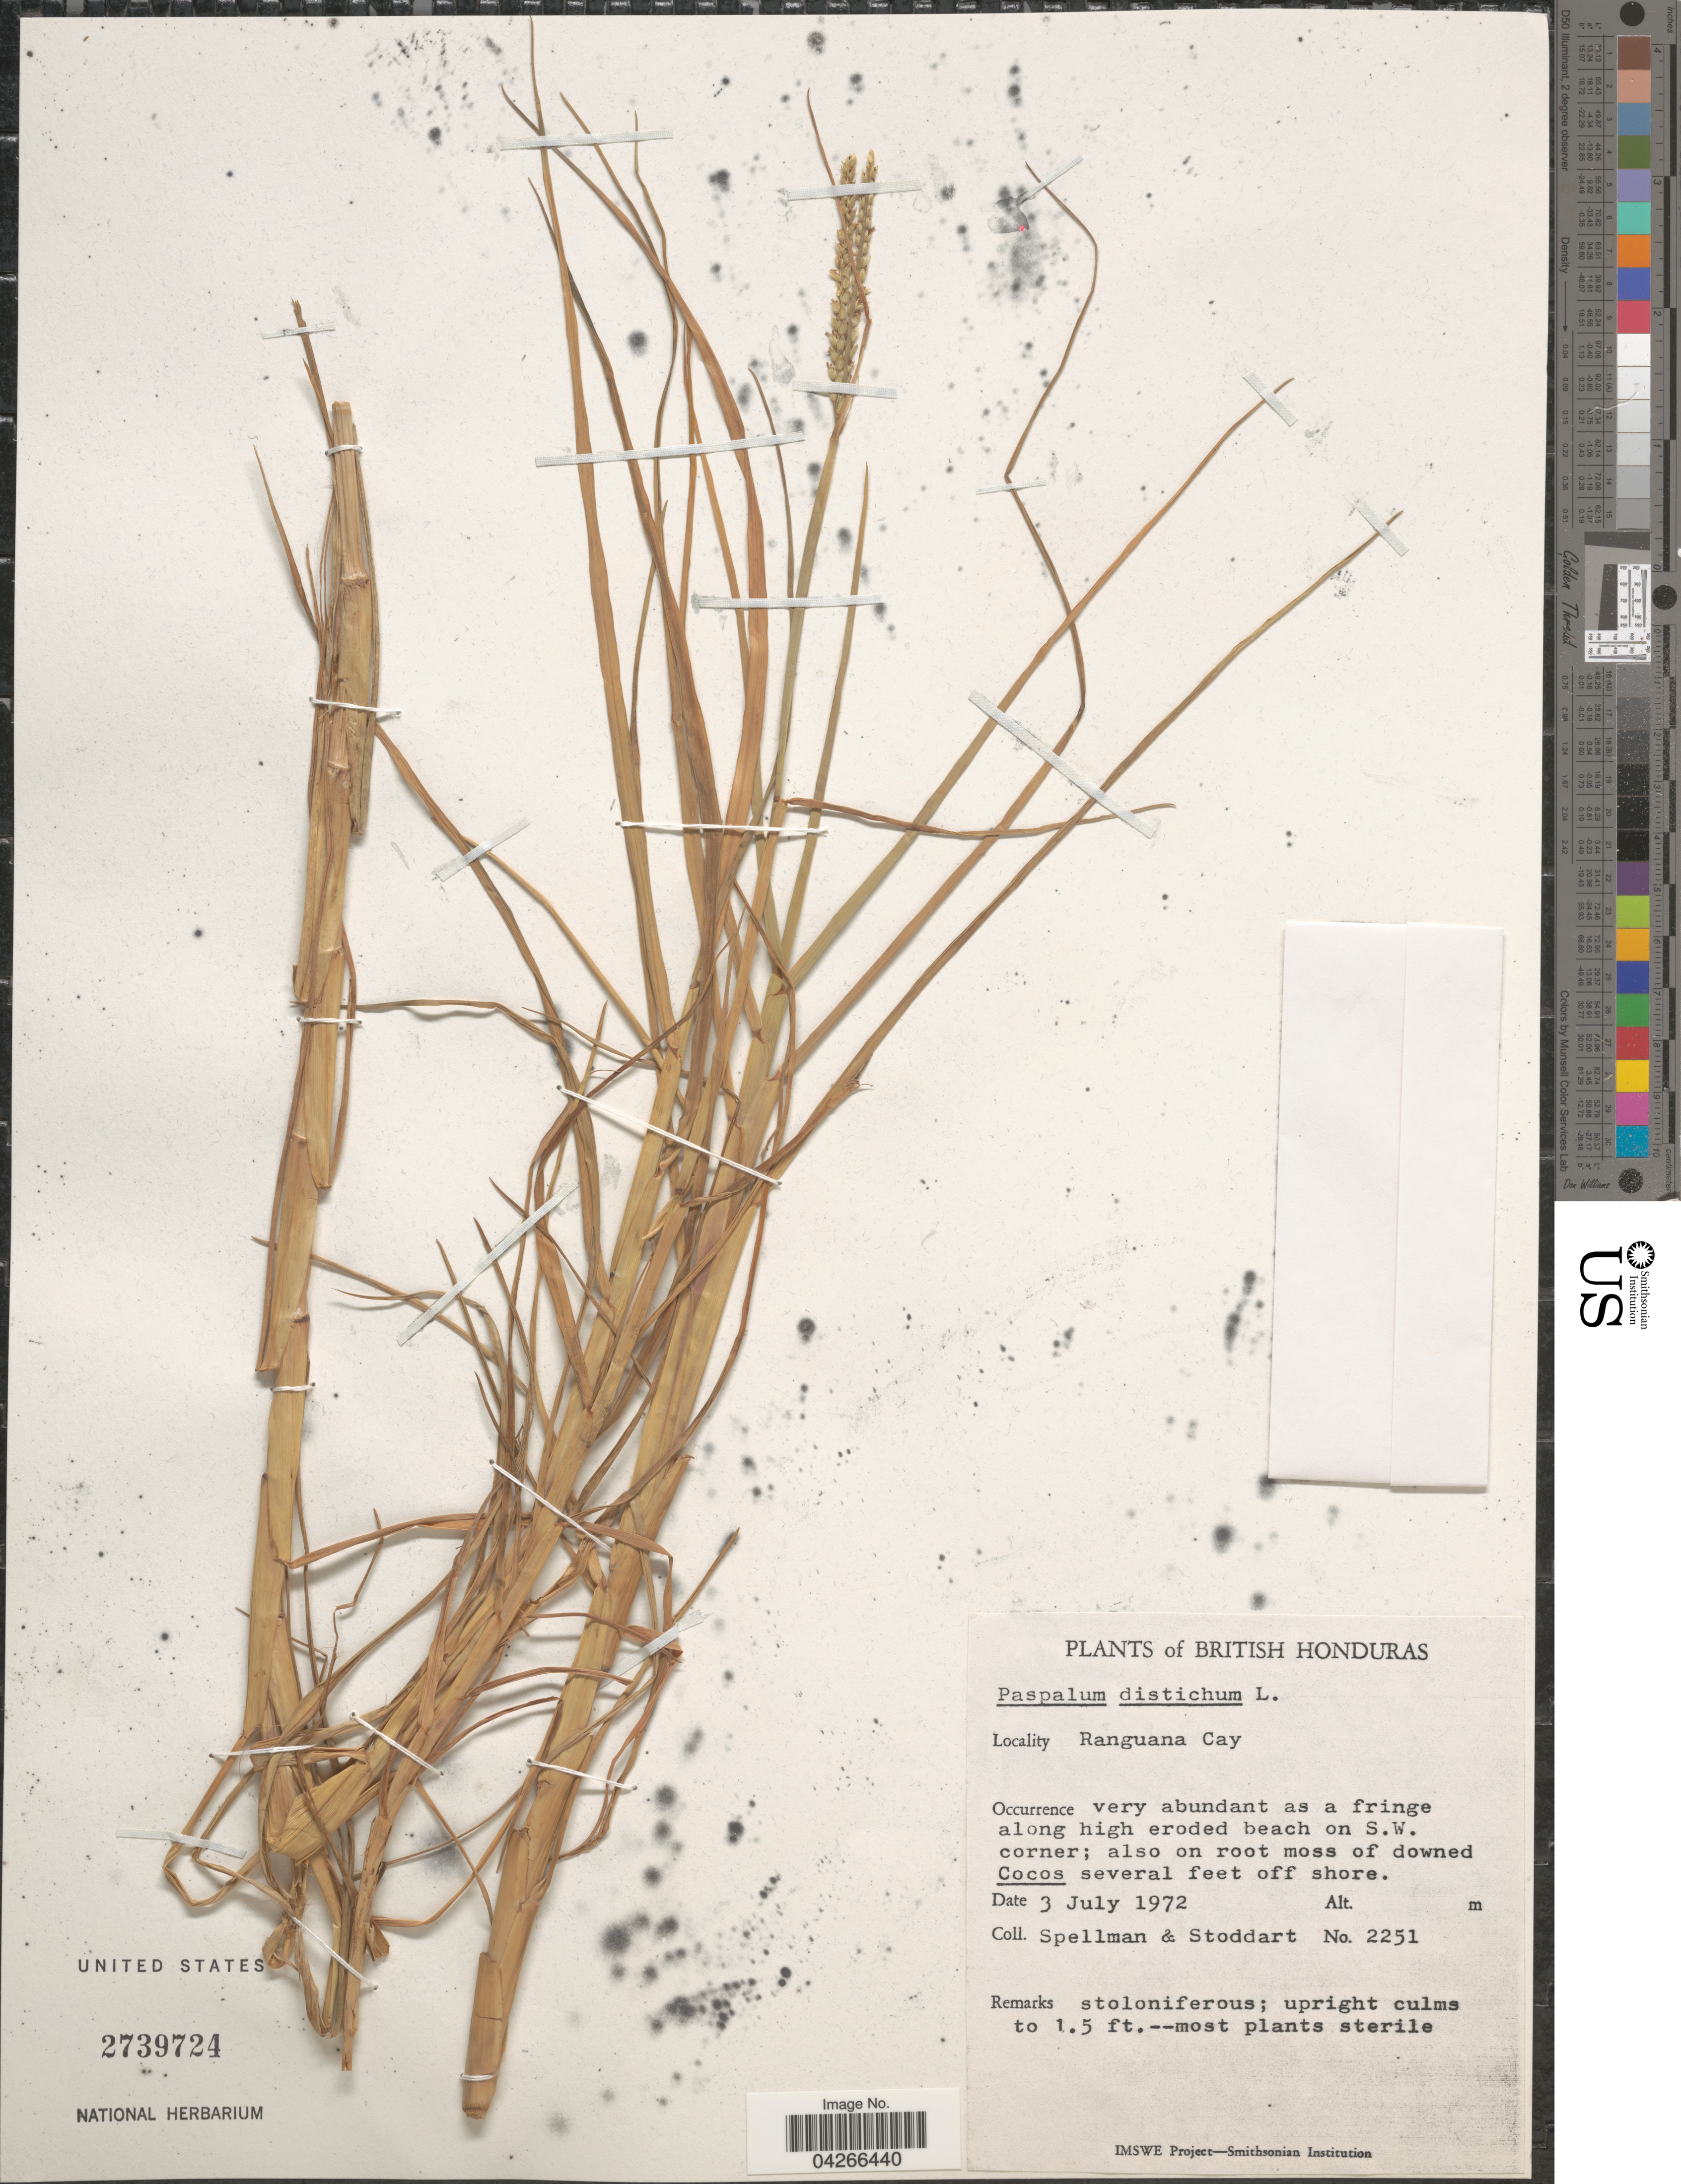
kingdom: Plantae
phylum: Tracheophyta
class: Liliopsida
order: Poales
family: Poaceae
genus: Paspalum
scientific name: Paspalum distichum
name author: L.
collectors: Spellman, -- & -. Stoddart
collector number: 2251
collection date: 1972-07-03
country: Belize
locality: British Honduras. Ranguana Cay. Very abundant as a fringe along high eroded beach on S.W. corner; also on root moss of downed Cocos several feet off shore.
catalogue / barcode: US 2739724